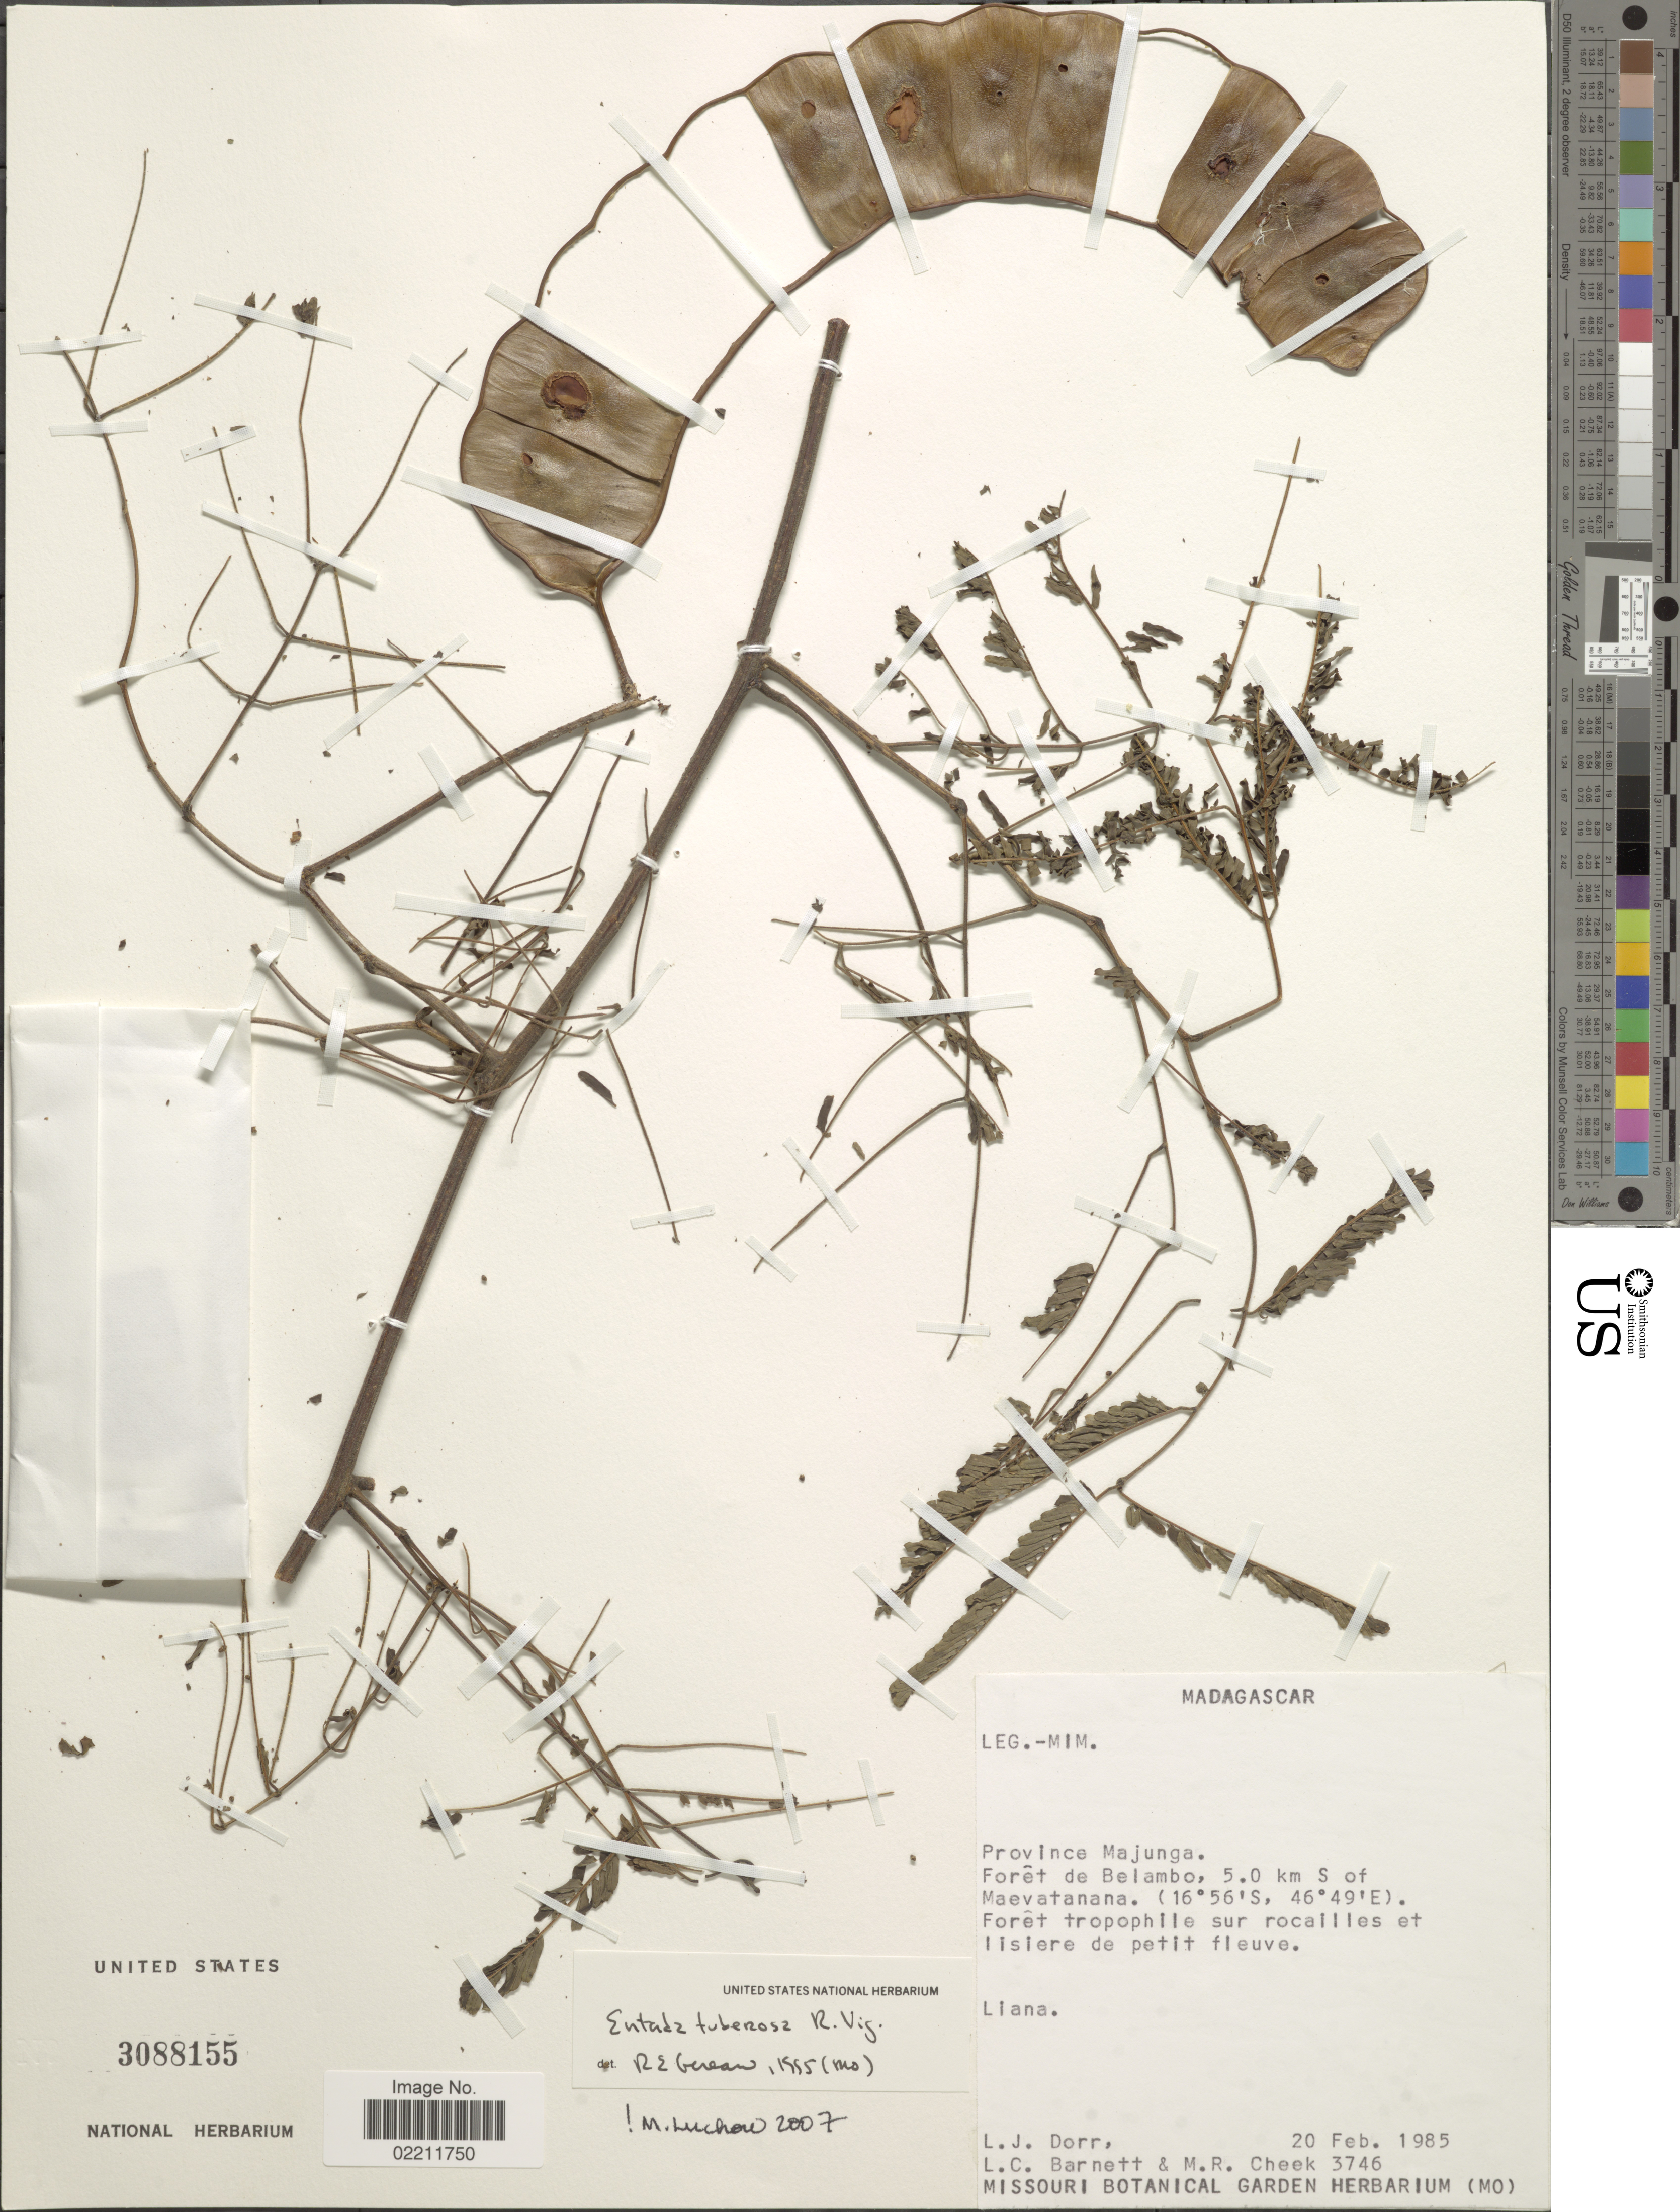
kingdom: Plantae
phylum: Tracheophyta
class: Magnoliopsida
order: Fabales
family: Fabaceae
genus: Entada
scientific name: Entada tuberosa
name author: R. Vig.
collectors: L. J. Dorr, L. C. Barnett & M. Cheek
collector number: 3746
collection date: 1985-02-20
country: Madagascar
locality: Province Majunga, Foret de Belambo, 5.0 km S of Maevatanana.Madagascar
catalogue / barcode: US 3088155